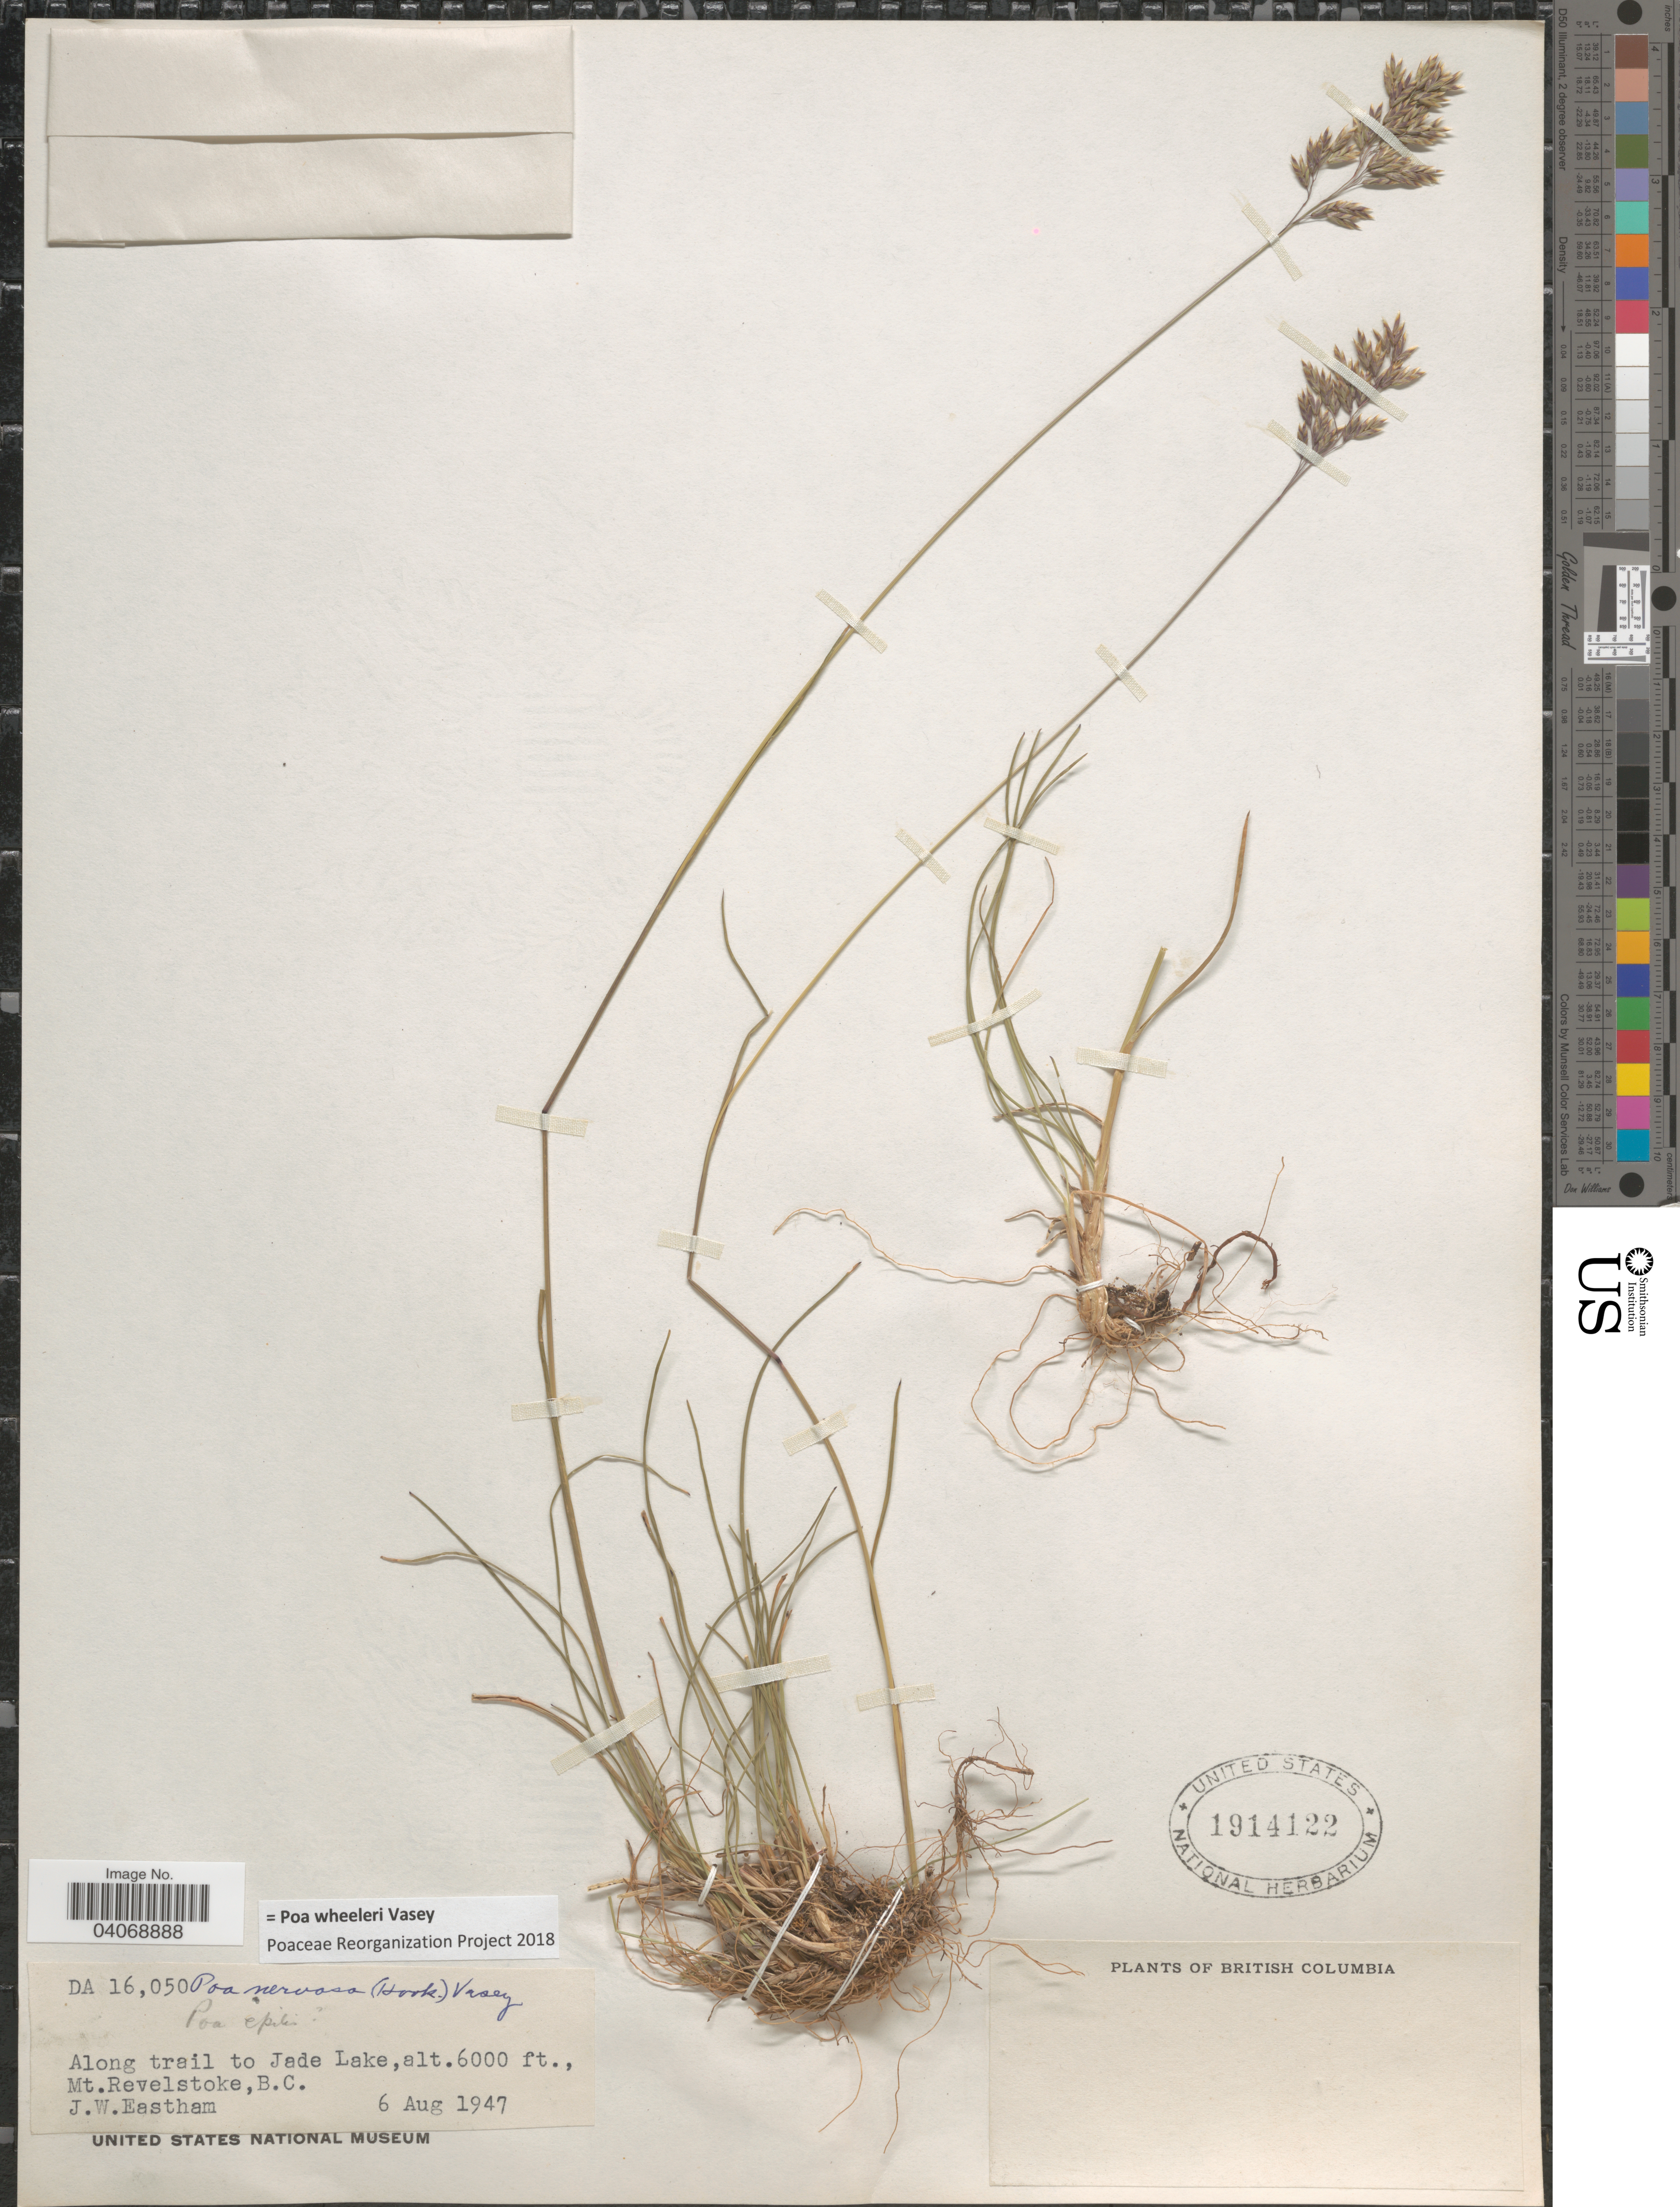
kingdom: Plantae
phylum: Tracheophyta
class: Liliopsida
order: Poales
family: Poaceae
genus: Poa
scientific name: Poa wheeleri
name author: Vasey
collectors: J. Eastham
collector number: DA16050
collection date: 1947-08-06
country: Canada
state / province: British Columbia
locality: Along trail to Jade Lake, Mt.Revelstoke.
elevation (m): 1829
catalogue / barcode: US 1914122